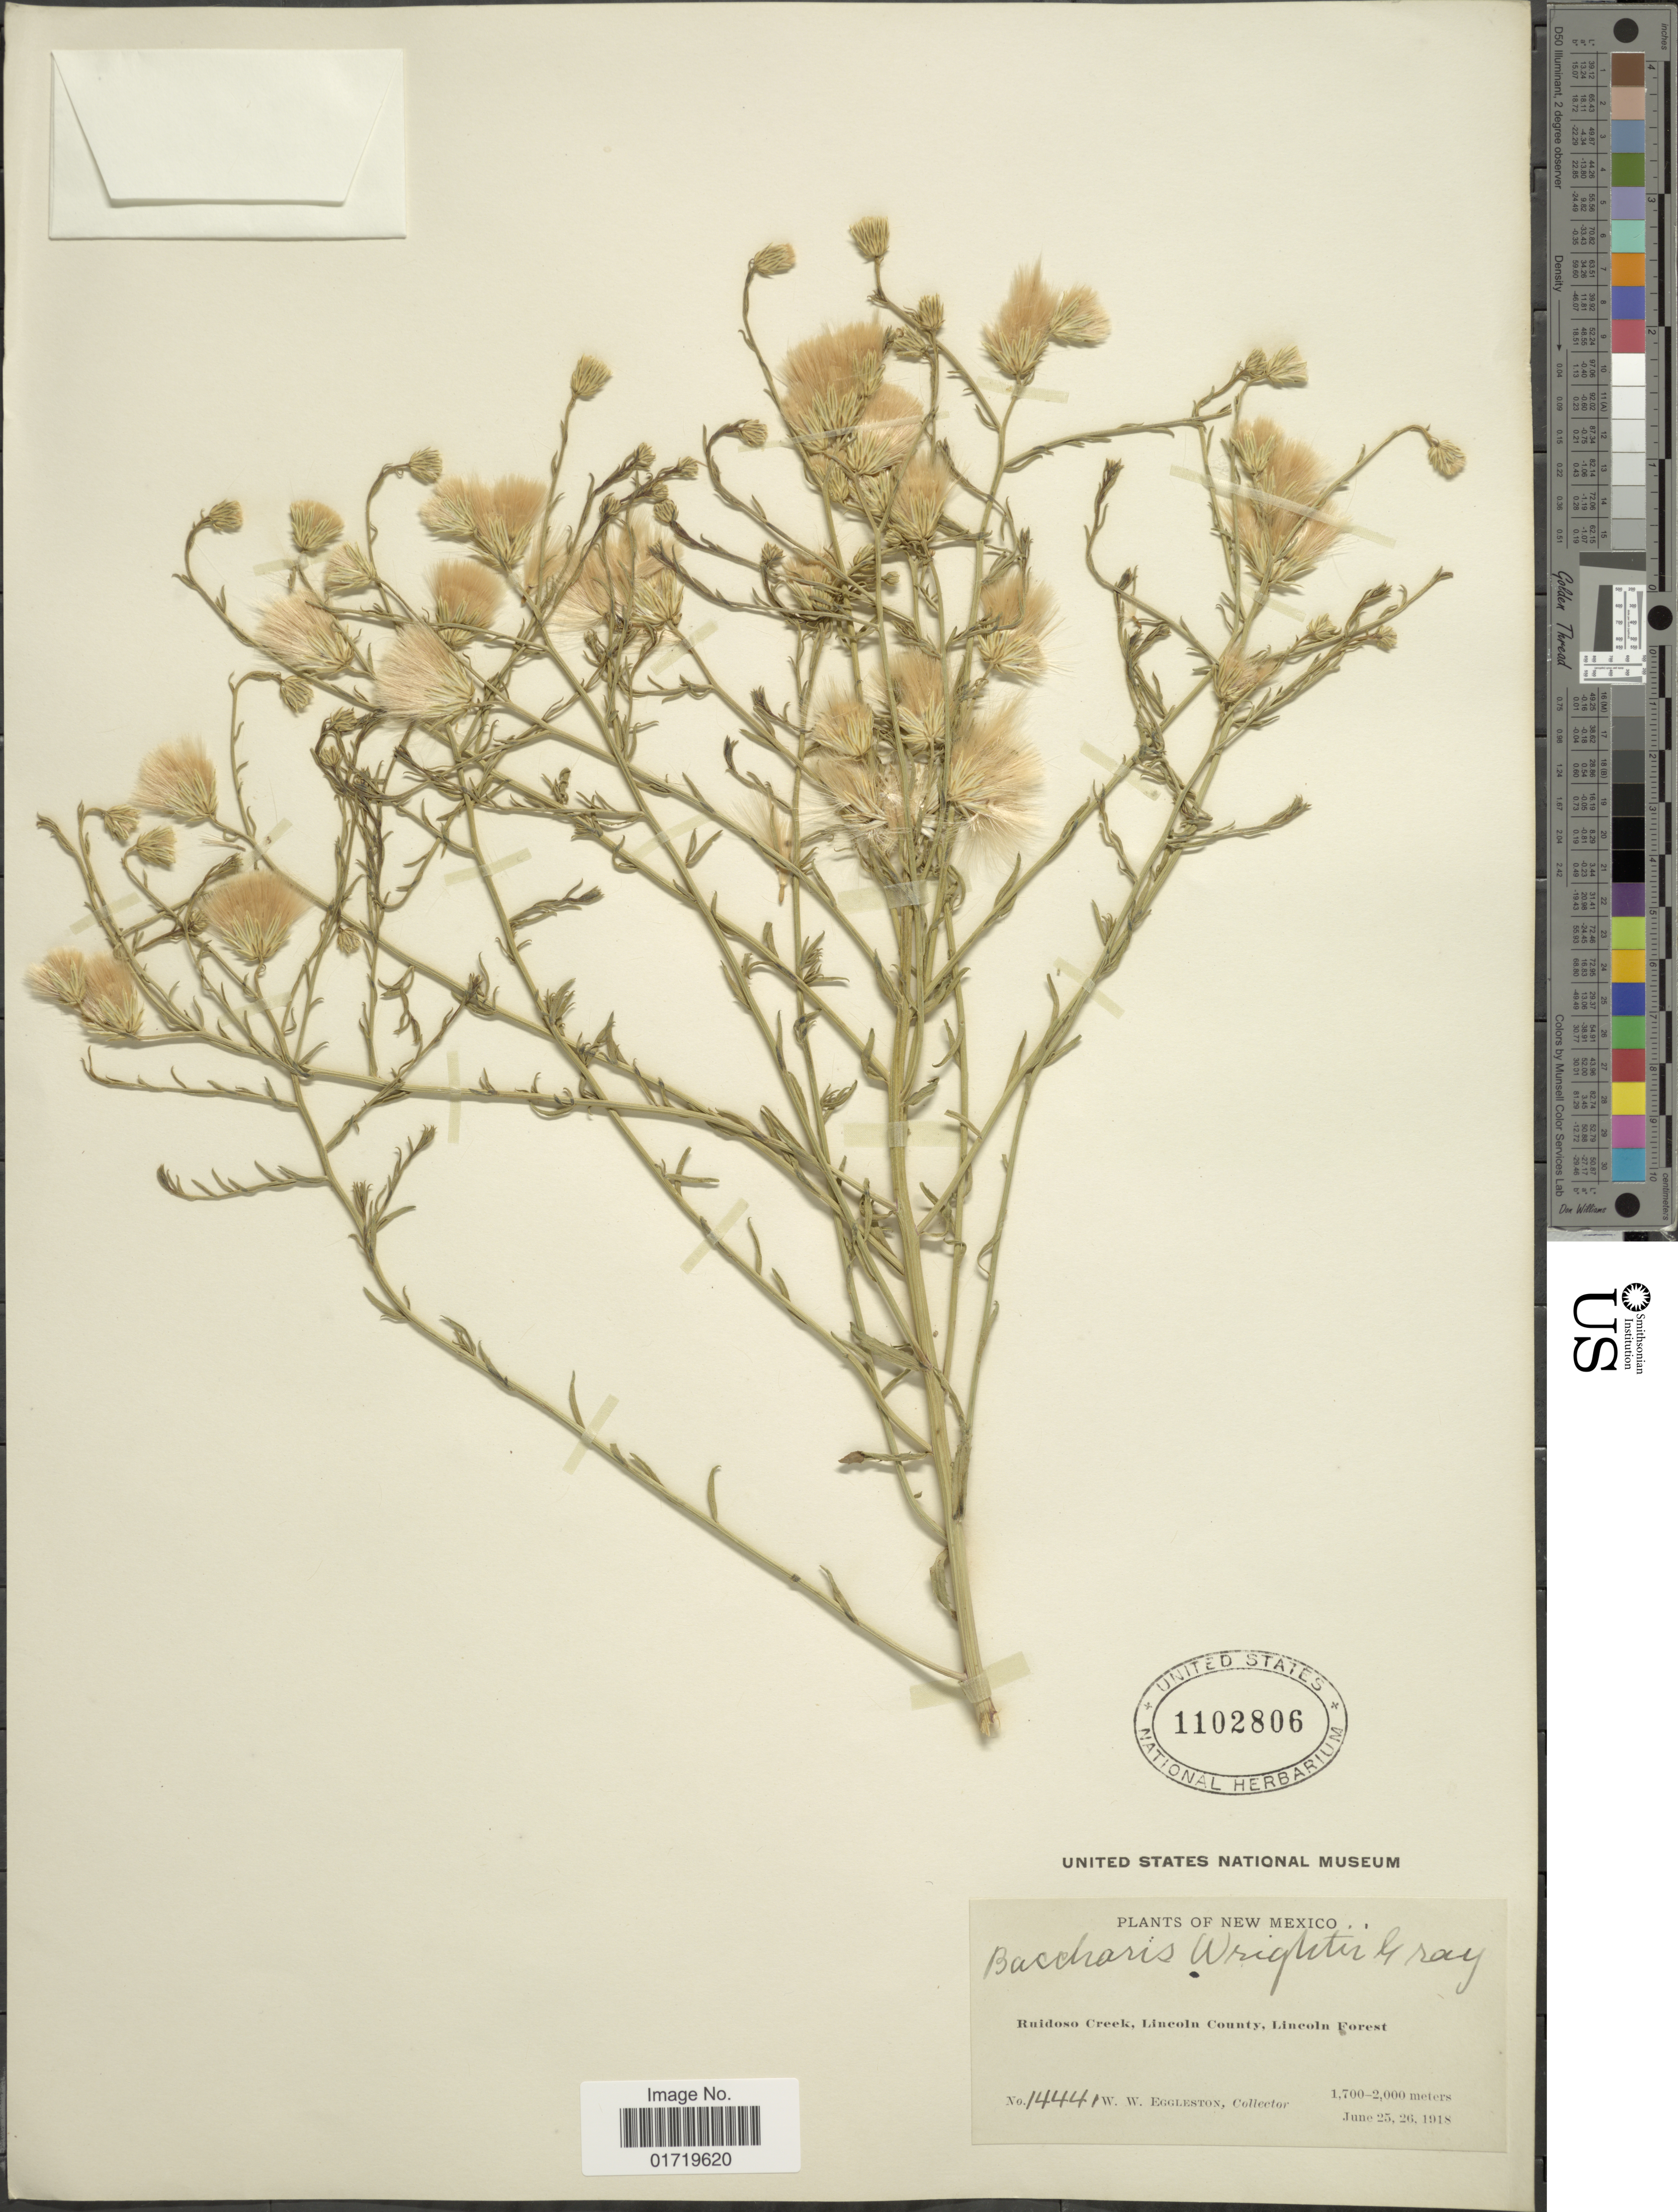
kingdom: Plantae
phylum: Tracheophyta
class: Magnoliopsida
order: Asterales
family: Asteraceae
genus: Baccharis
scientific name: Baccharis wrightii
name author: A. Gray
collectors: W. W. Eggleston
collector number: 1444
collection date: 1918-06-25/1918-06-26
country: United States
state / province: New Mexico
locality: Ruidoso Creek, Lincoln County, Lincoln Forest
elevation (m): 1700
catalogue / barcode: US 1102806